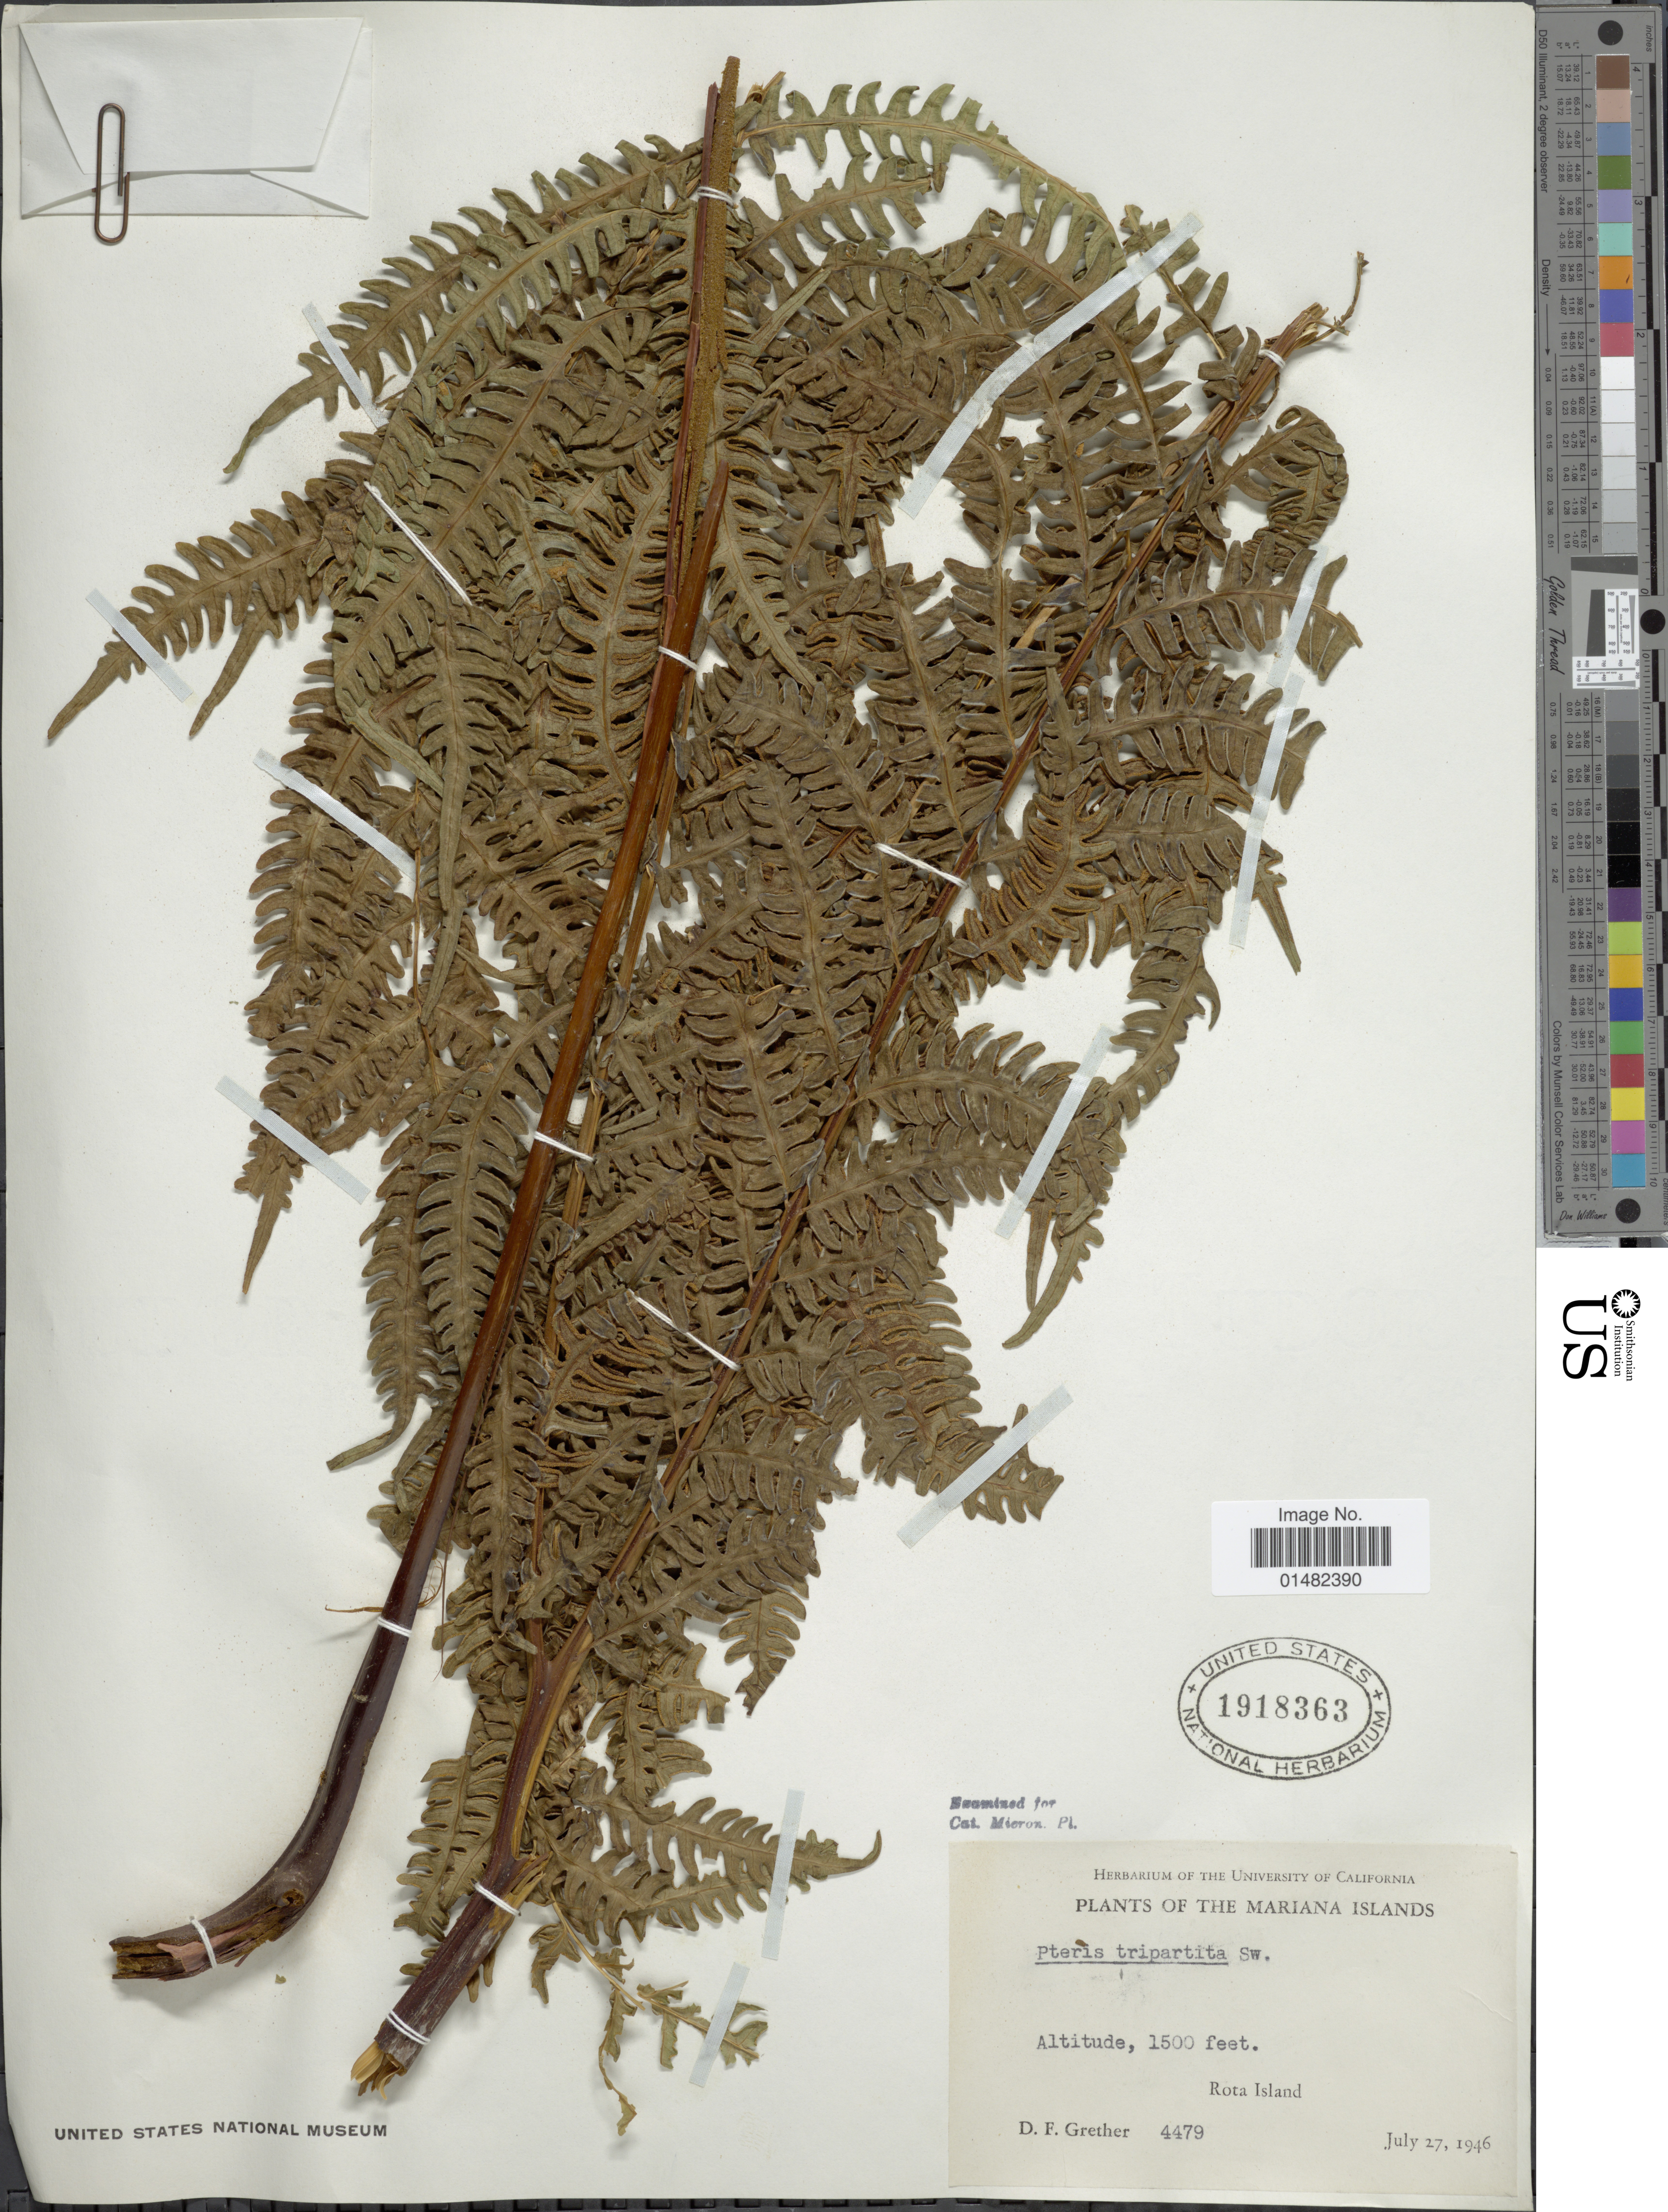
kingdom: Plantae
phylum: Tracheophyta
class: Polypodiopsida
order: Polypodiales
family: Pteridaceae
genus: Pteris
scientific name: Pteris tripartita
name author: Sw.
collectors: D. F. Grether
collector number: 4479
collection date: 1946-07-27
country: Northern Mariana Islands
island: Rota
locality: Rota Island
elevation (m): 457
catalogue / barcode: US 1918363